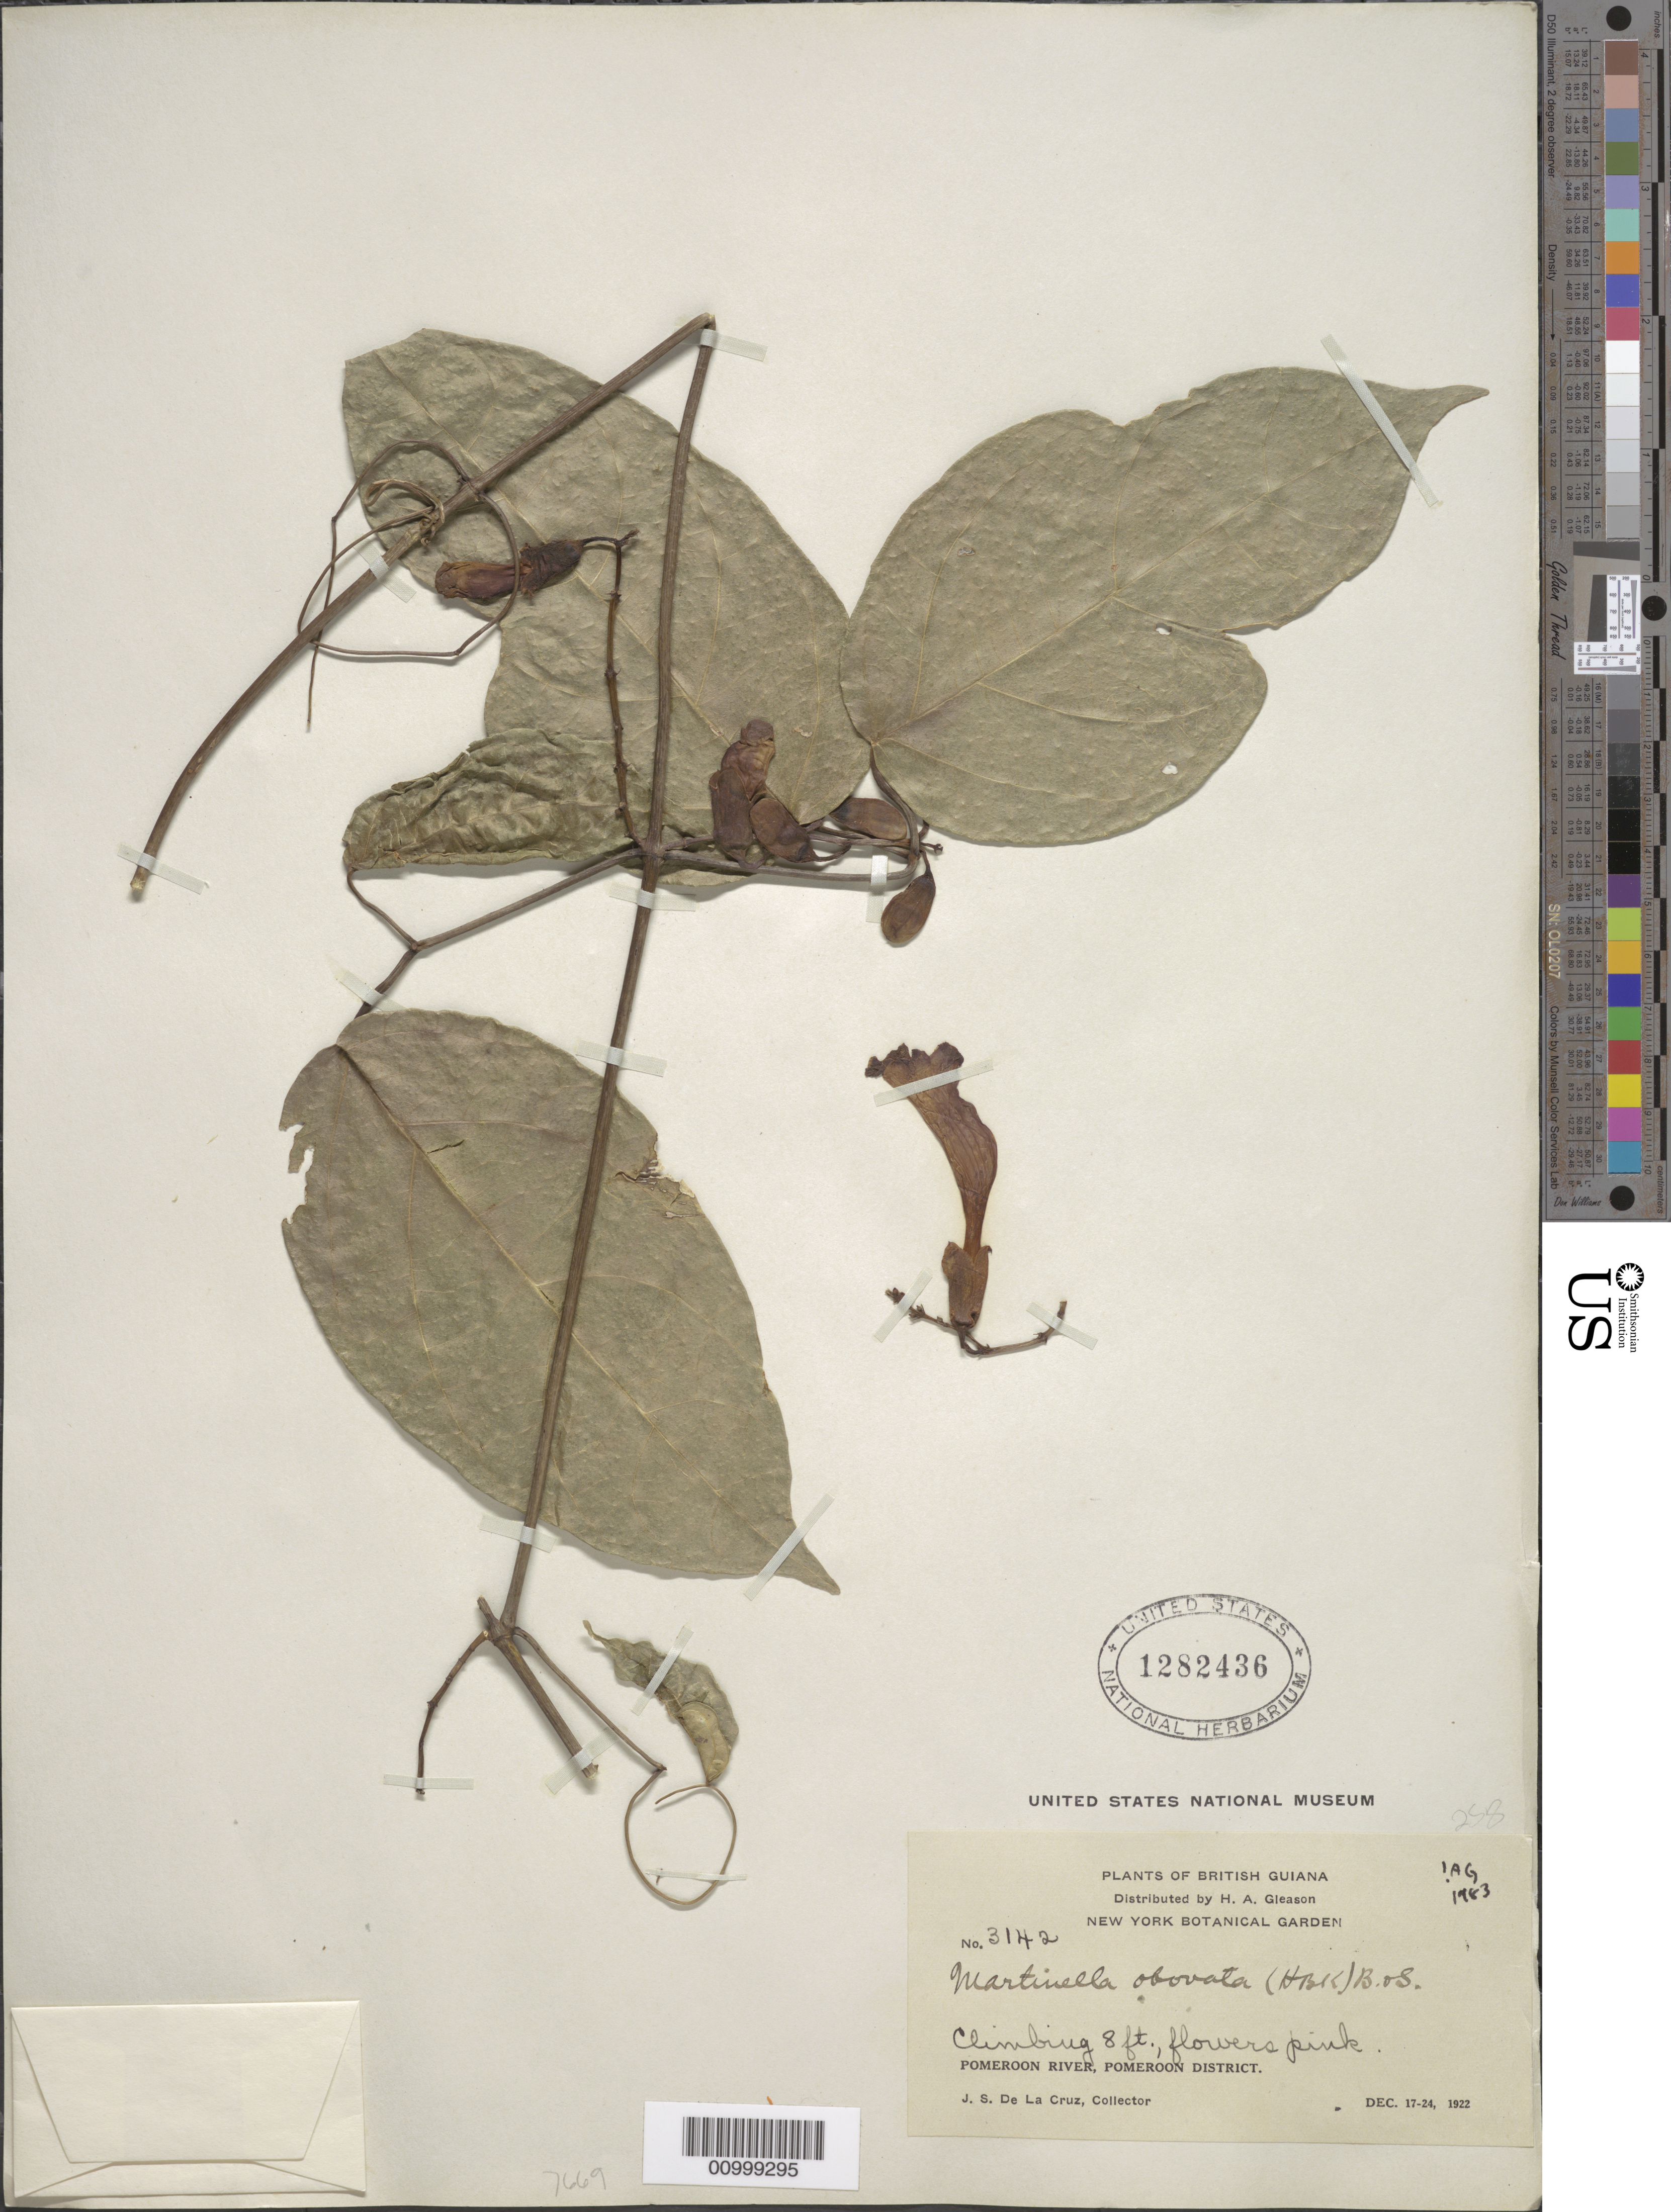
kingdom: Plantae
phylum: Tracheophyta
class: Magnoliopsida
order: Lamiales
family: Bignoniaceae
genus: Martinella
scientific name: Martinella obovata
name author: (Kunth) Bureau & K. Schum.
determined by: Gentry, A. H.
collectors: J. S. de la Cruz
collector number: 3142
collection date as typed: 17-Dec-22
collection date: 1922-12-17/1922-12-24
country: Guyana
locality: Pomeroon River, Pomeroon District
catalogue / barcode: US 1282436